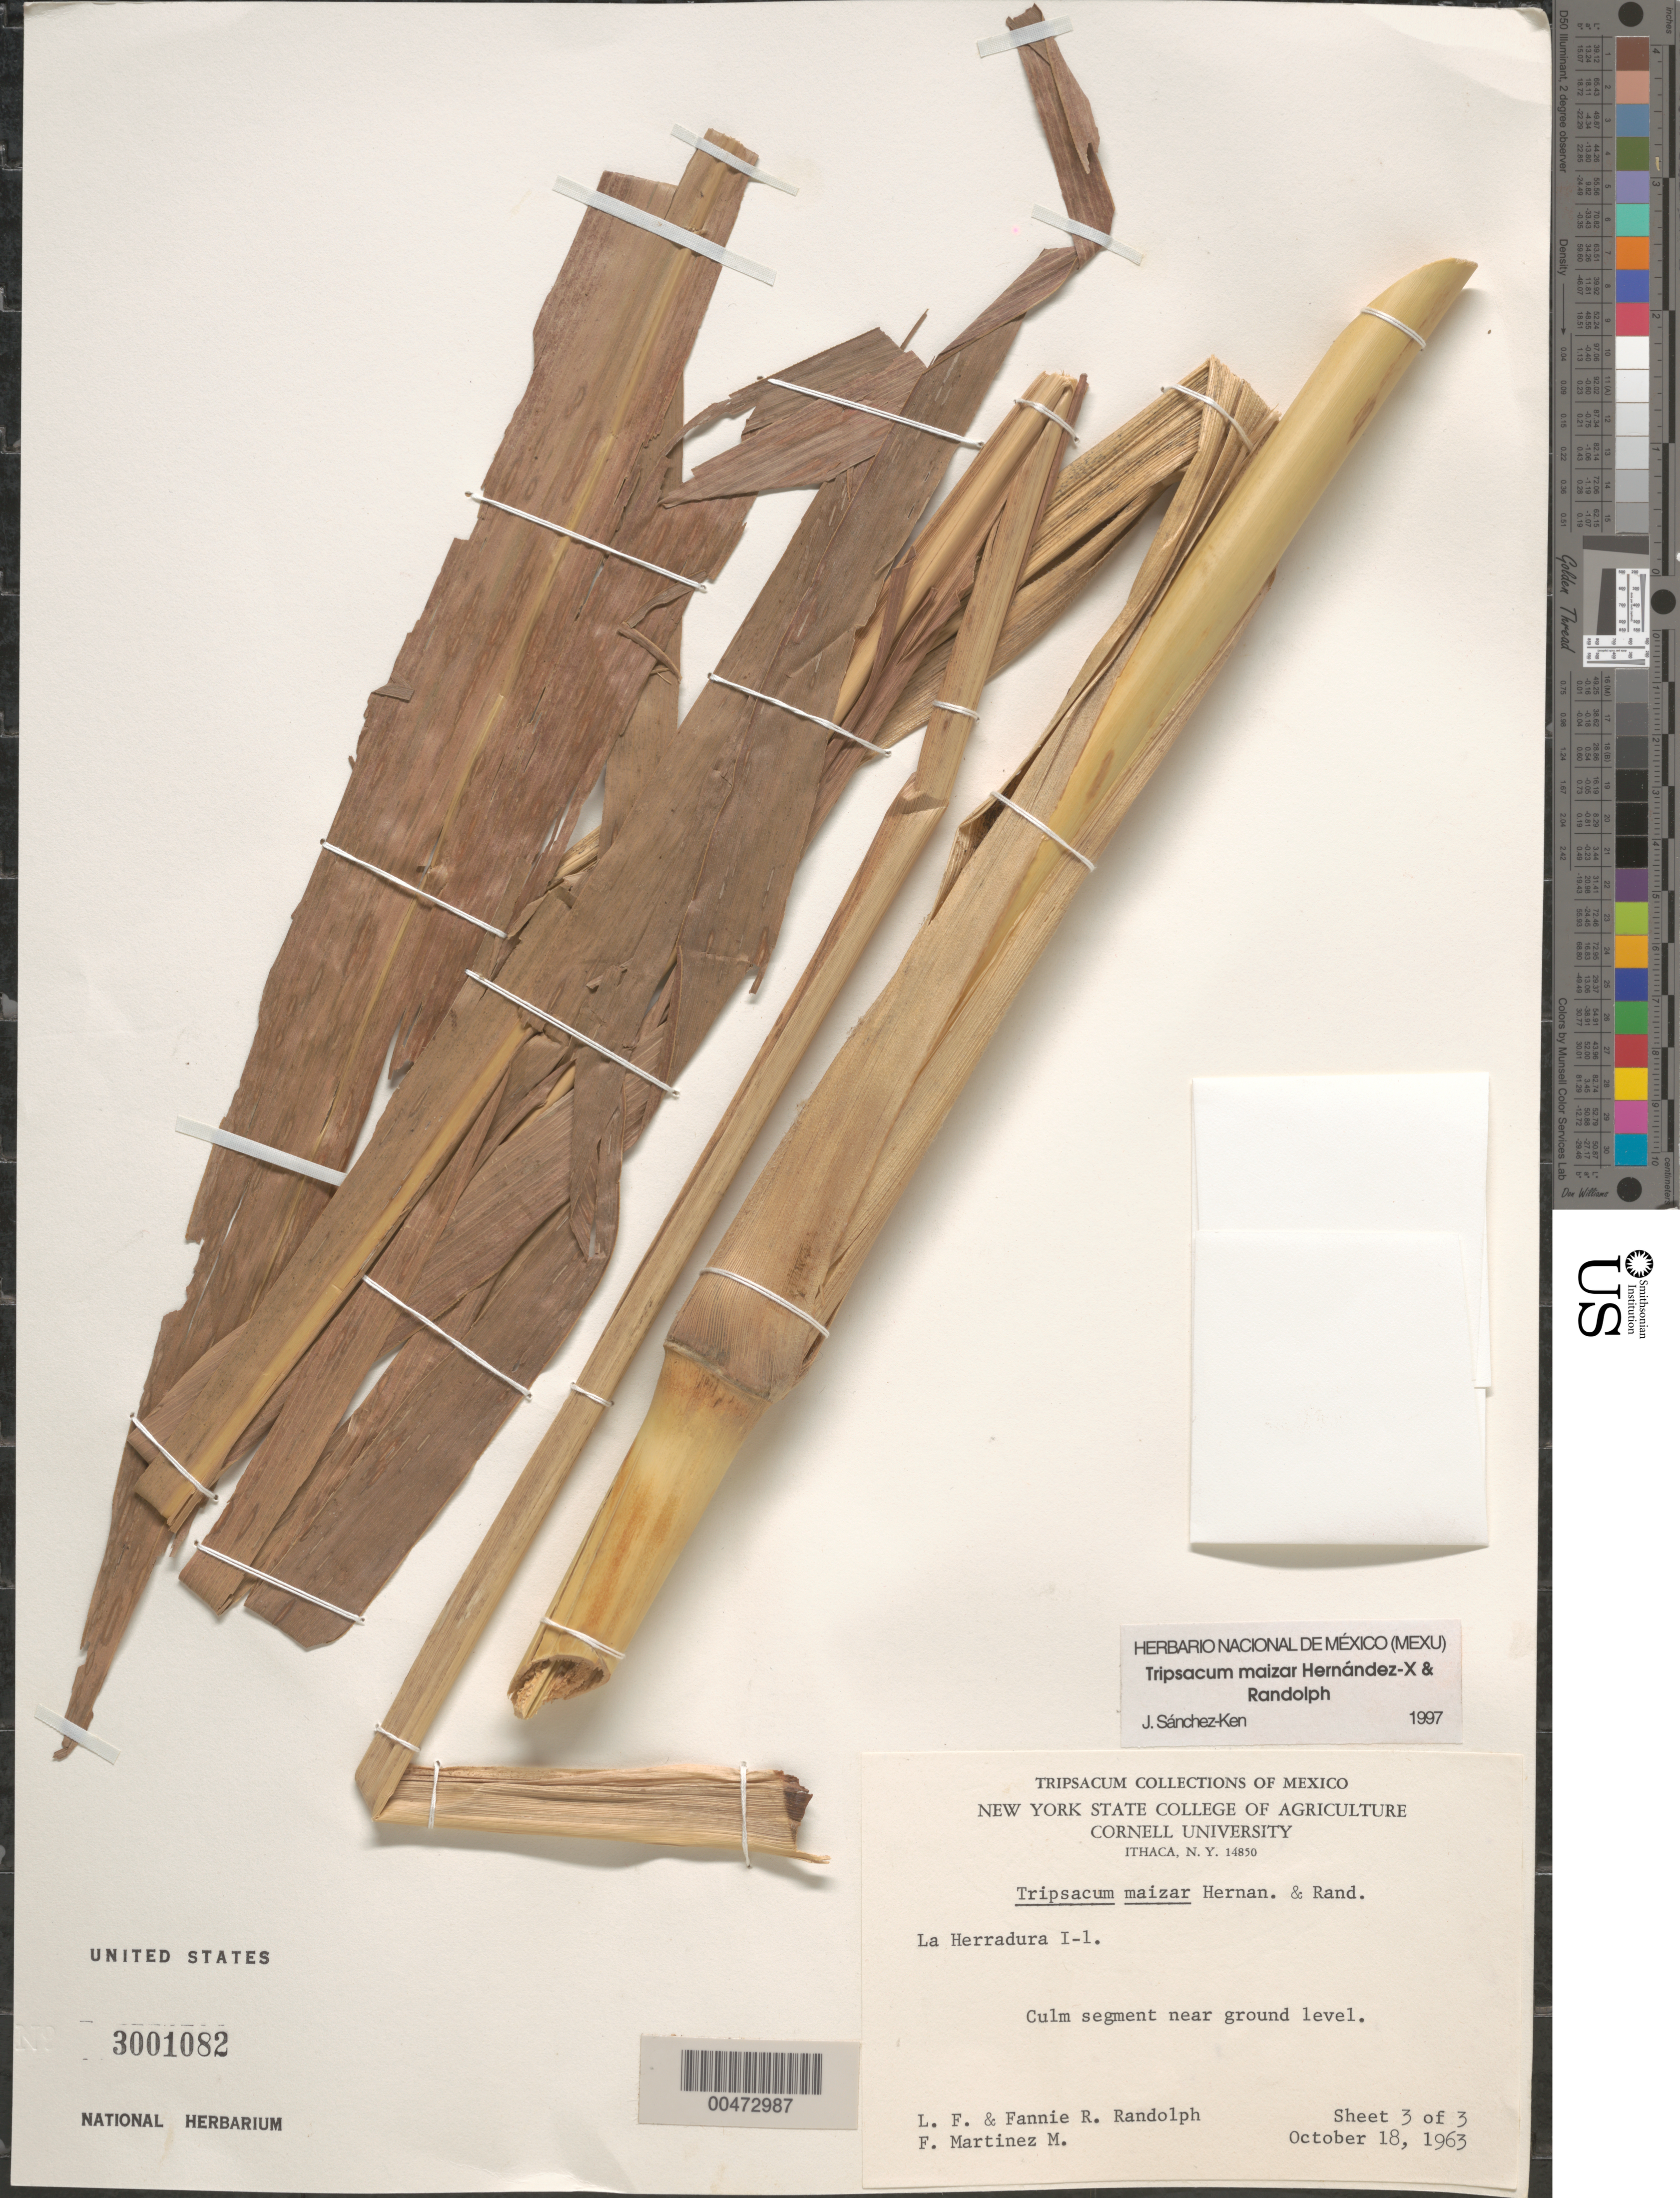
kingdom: Plantae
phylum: Tracheophyta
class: Liliopsida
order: Poales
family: Poaceae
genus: Tripsacum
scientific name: Tripsacum maizar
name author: Hern.-Xol. & Randolph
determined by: Sánchez-Ken, J. G.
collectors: L. F. Randolph, F. Randolph & F. Martinez-M.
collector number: La Herr. I-1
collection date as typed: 18 Oct 1963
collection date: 1963-10-18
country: Mexico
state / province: Nayarit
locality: La Herradura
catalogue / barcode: US 3001082